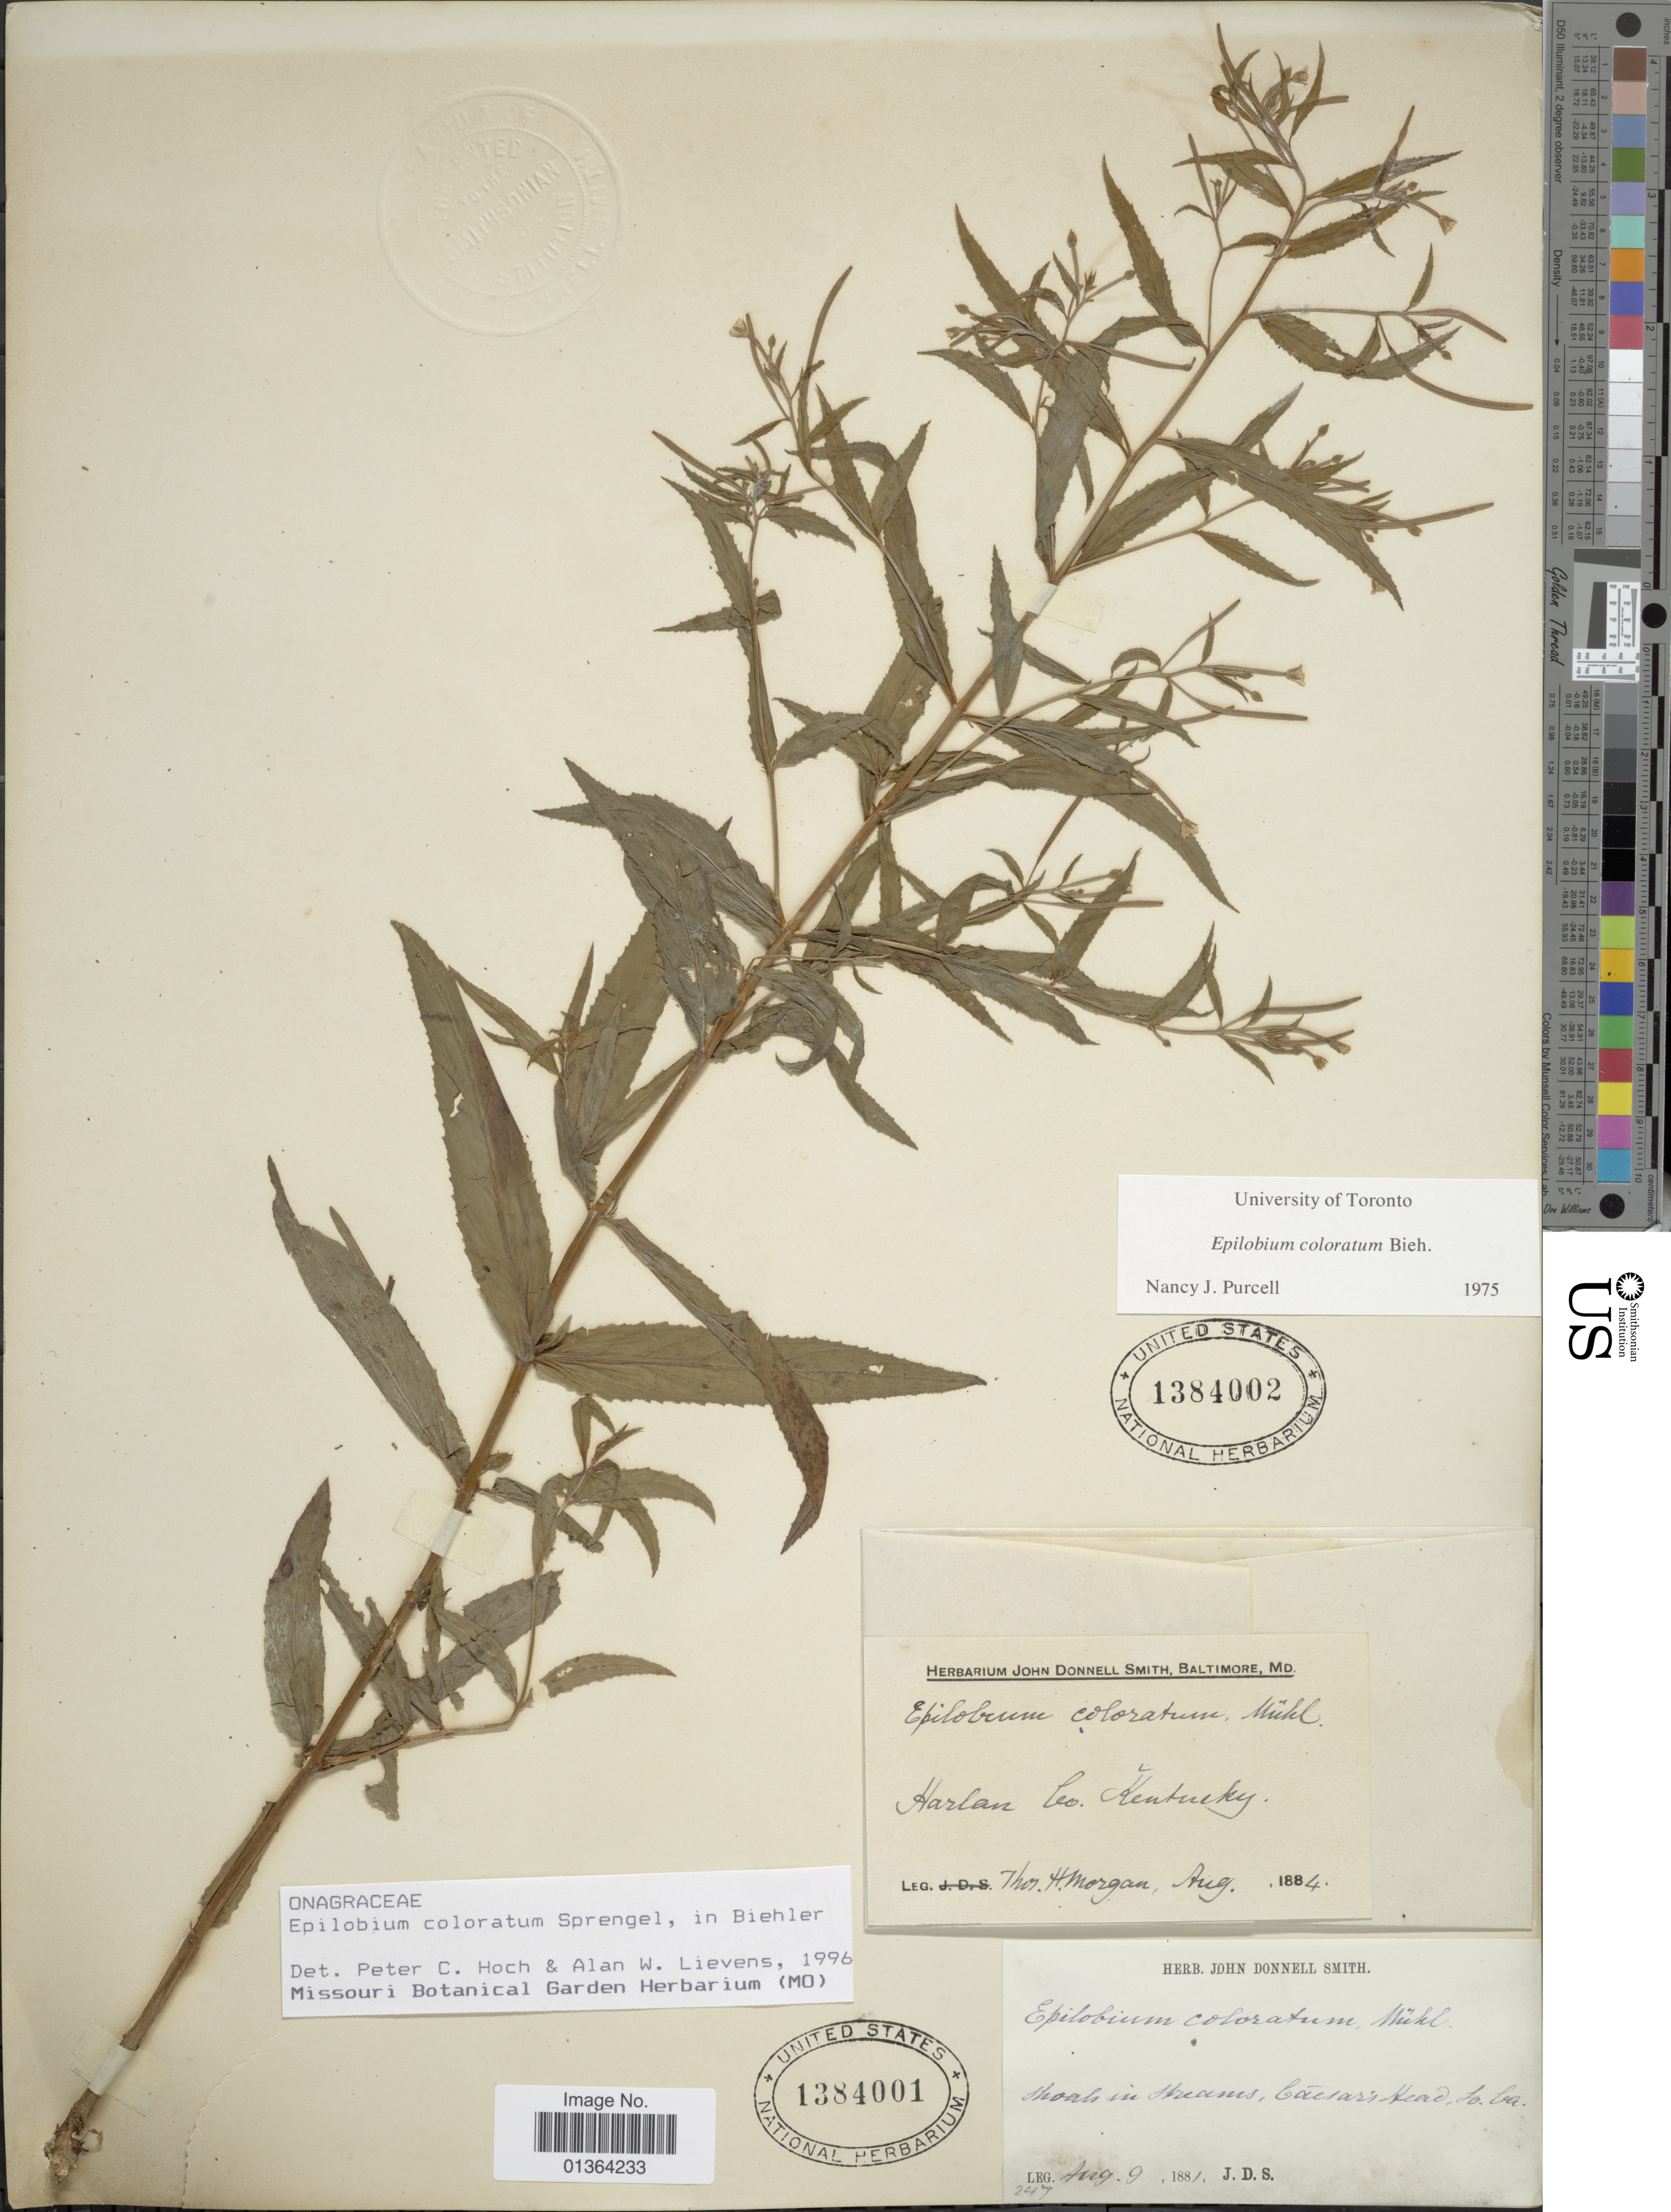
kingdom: Plantae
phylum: Tracheophyta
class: Magnoliopsida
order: Myrtales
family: Onagraceae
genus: Epilobium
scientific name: Epilobium coloratum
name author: Biehler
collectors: J. Donnell Smith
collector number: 247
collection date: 1881-08-09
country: United States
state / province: South Carolina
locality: Caesar's Head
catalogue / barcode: US 1384001-2